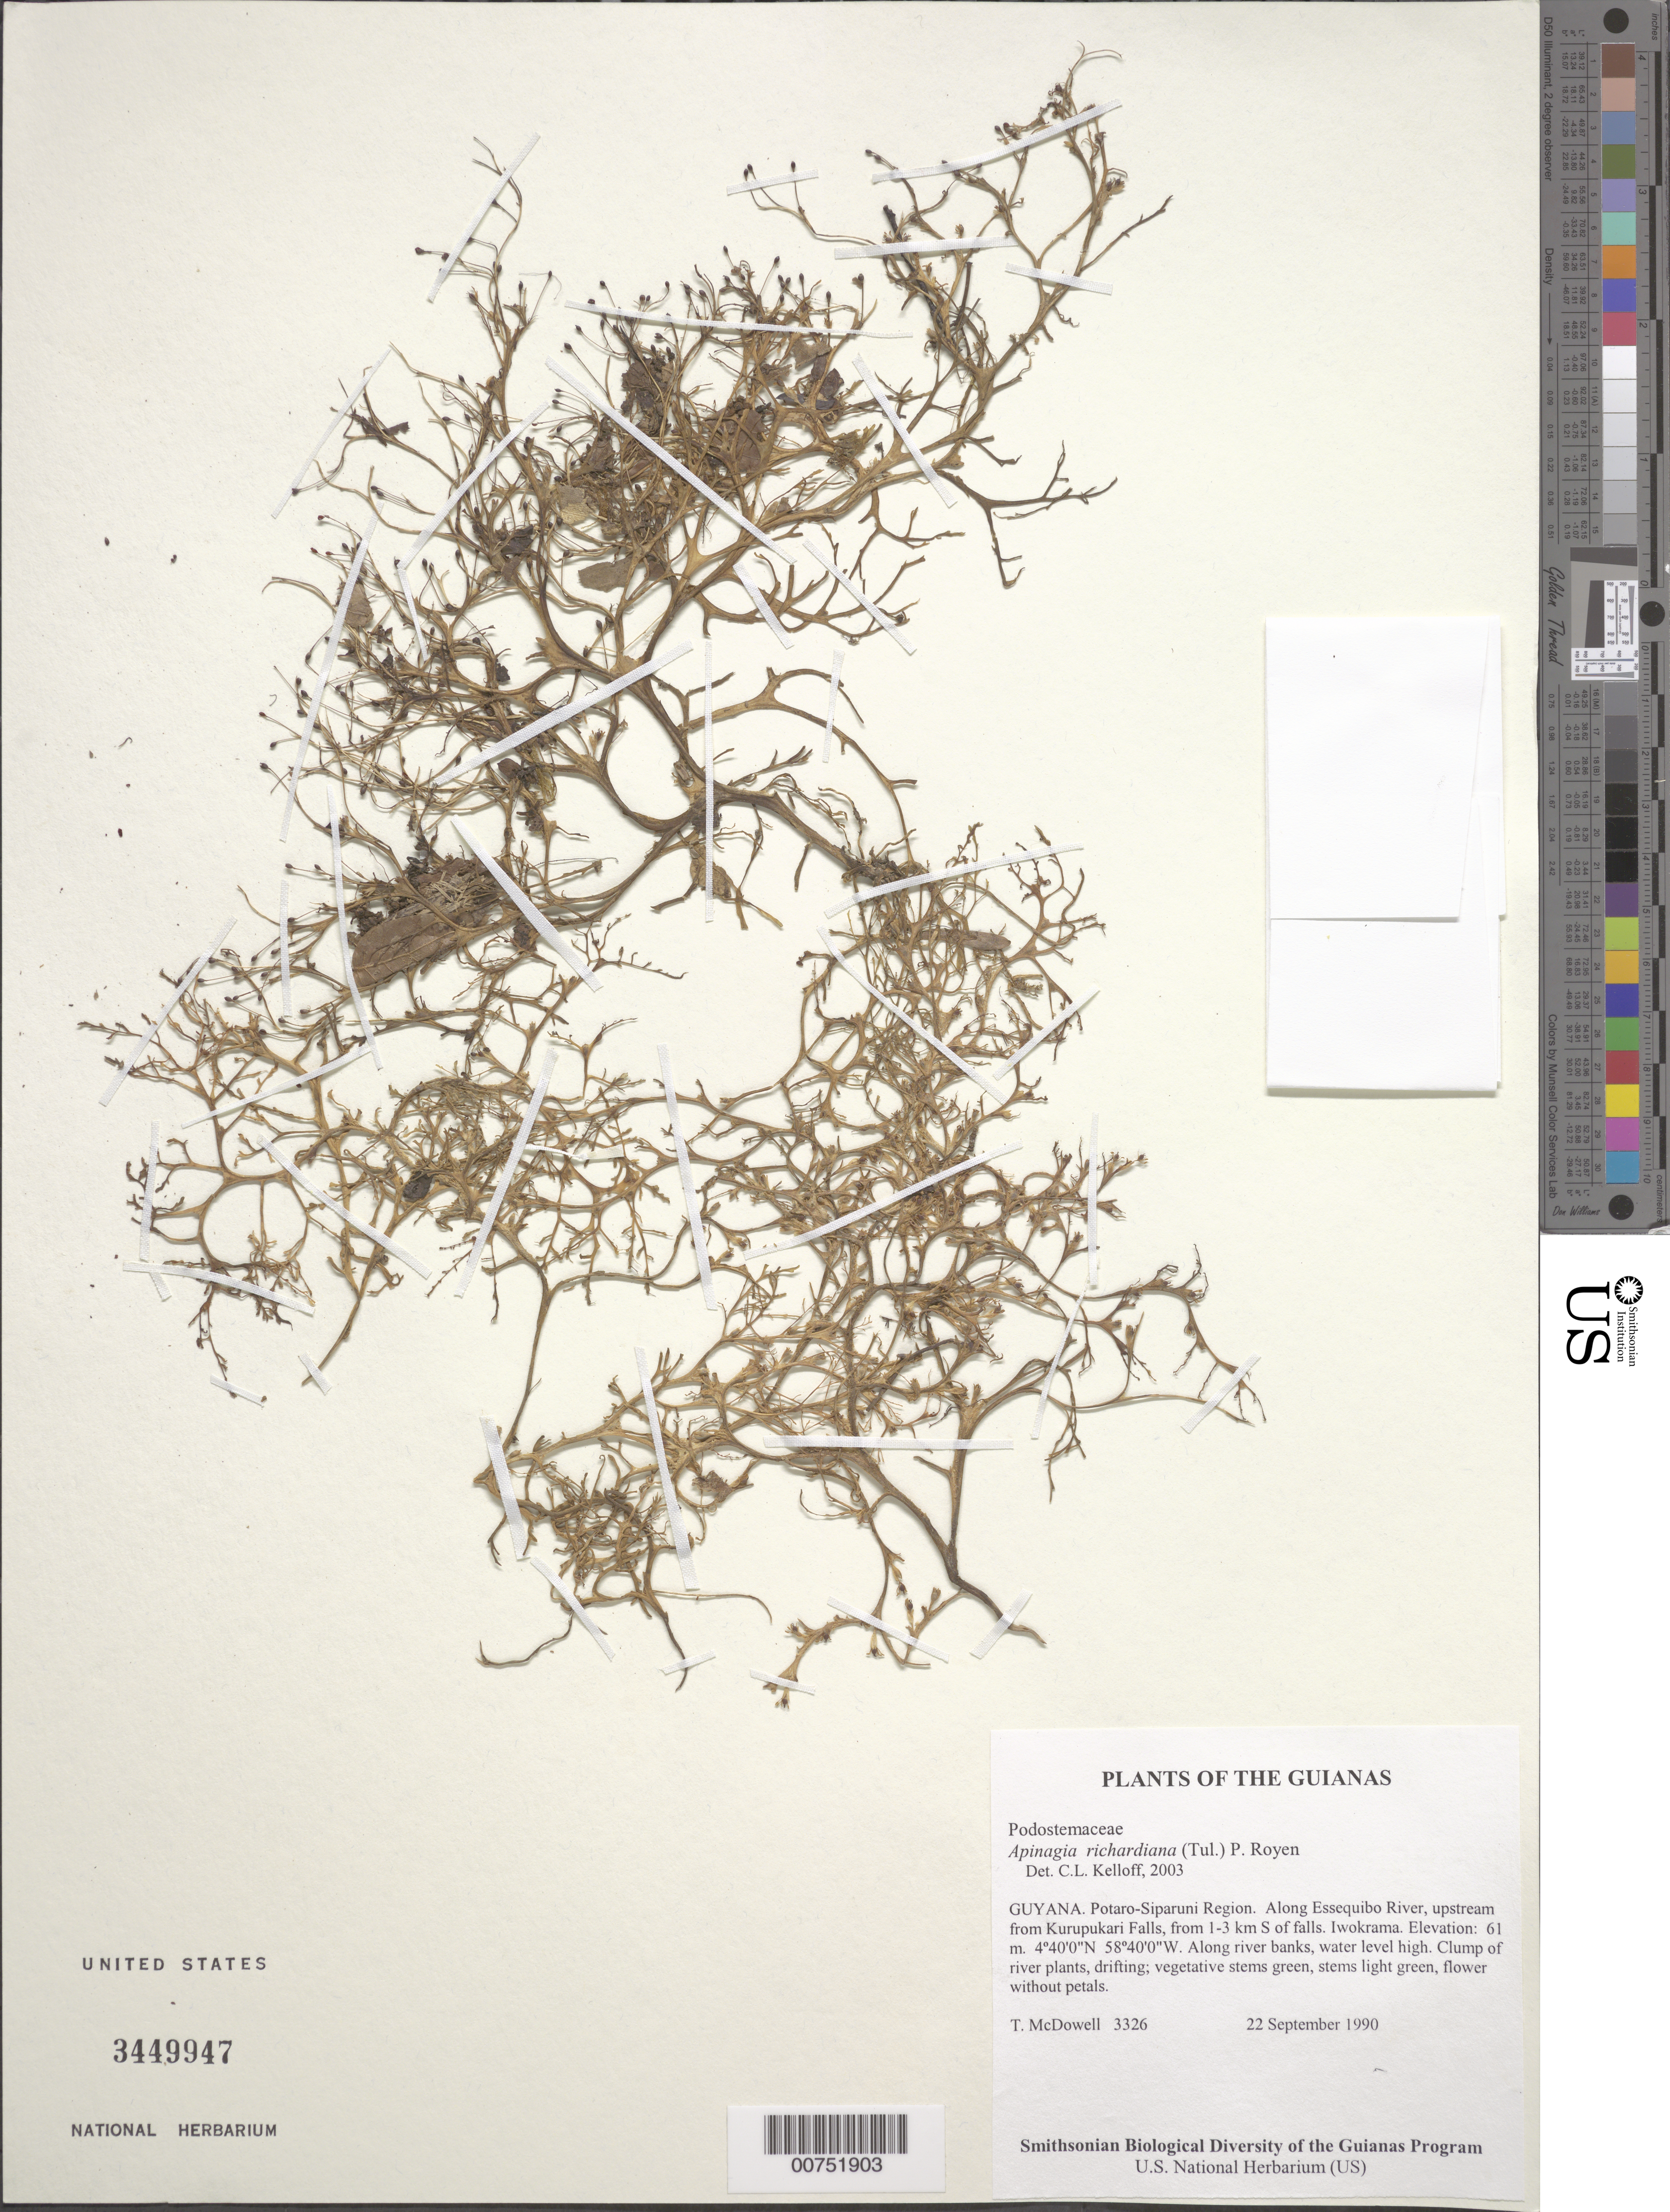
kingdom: Plantae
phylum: Tracheophyta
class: Magnoliopsida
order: Malpighiales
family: Podostemaceae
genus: Apinagia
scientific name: Apinagia richardiana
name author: (Tul.) P. Royen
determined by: Kelloff, Carol L., (US), Smithsonian Institution - National Museum of Natural History (UNITED STATES)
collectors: T. McDowell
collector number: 3326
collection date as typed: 22 September 1990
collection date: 1990-09-22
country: Guyana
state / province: Potaro-Siparuni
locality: Along Essequibo River, upstream from Kurupukari Falls, from 1-3 km S of falls. Iwokrama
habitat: Along river banks, water level high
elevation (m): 61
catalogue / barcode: US 3449947